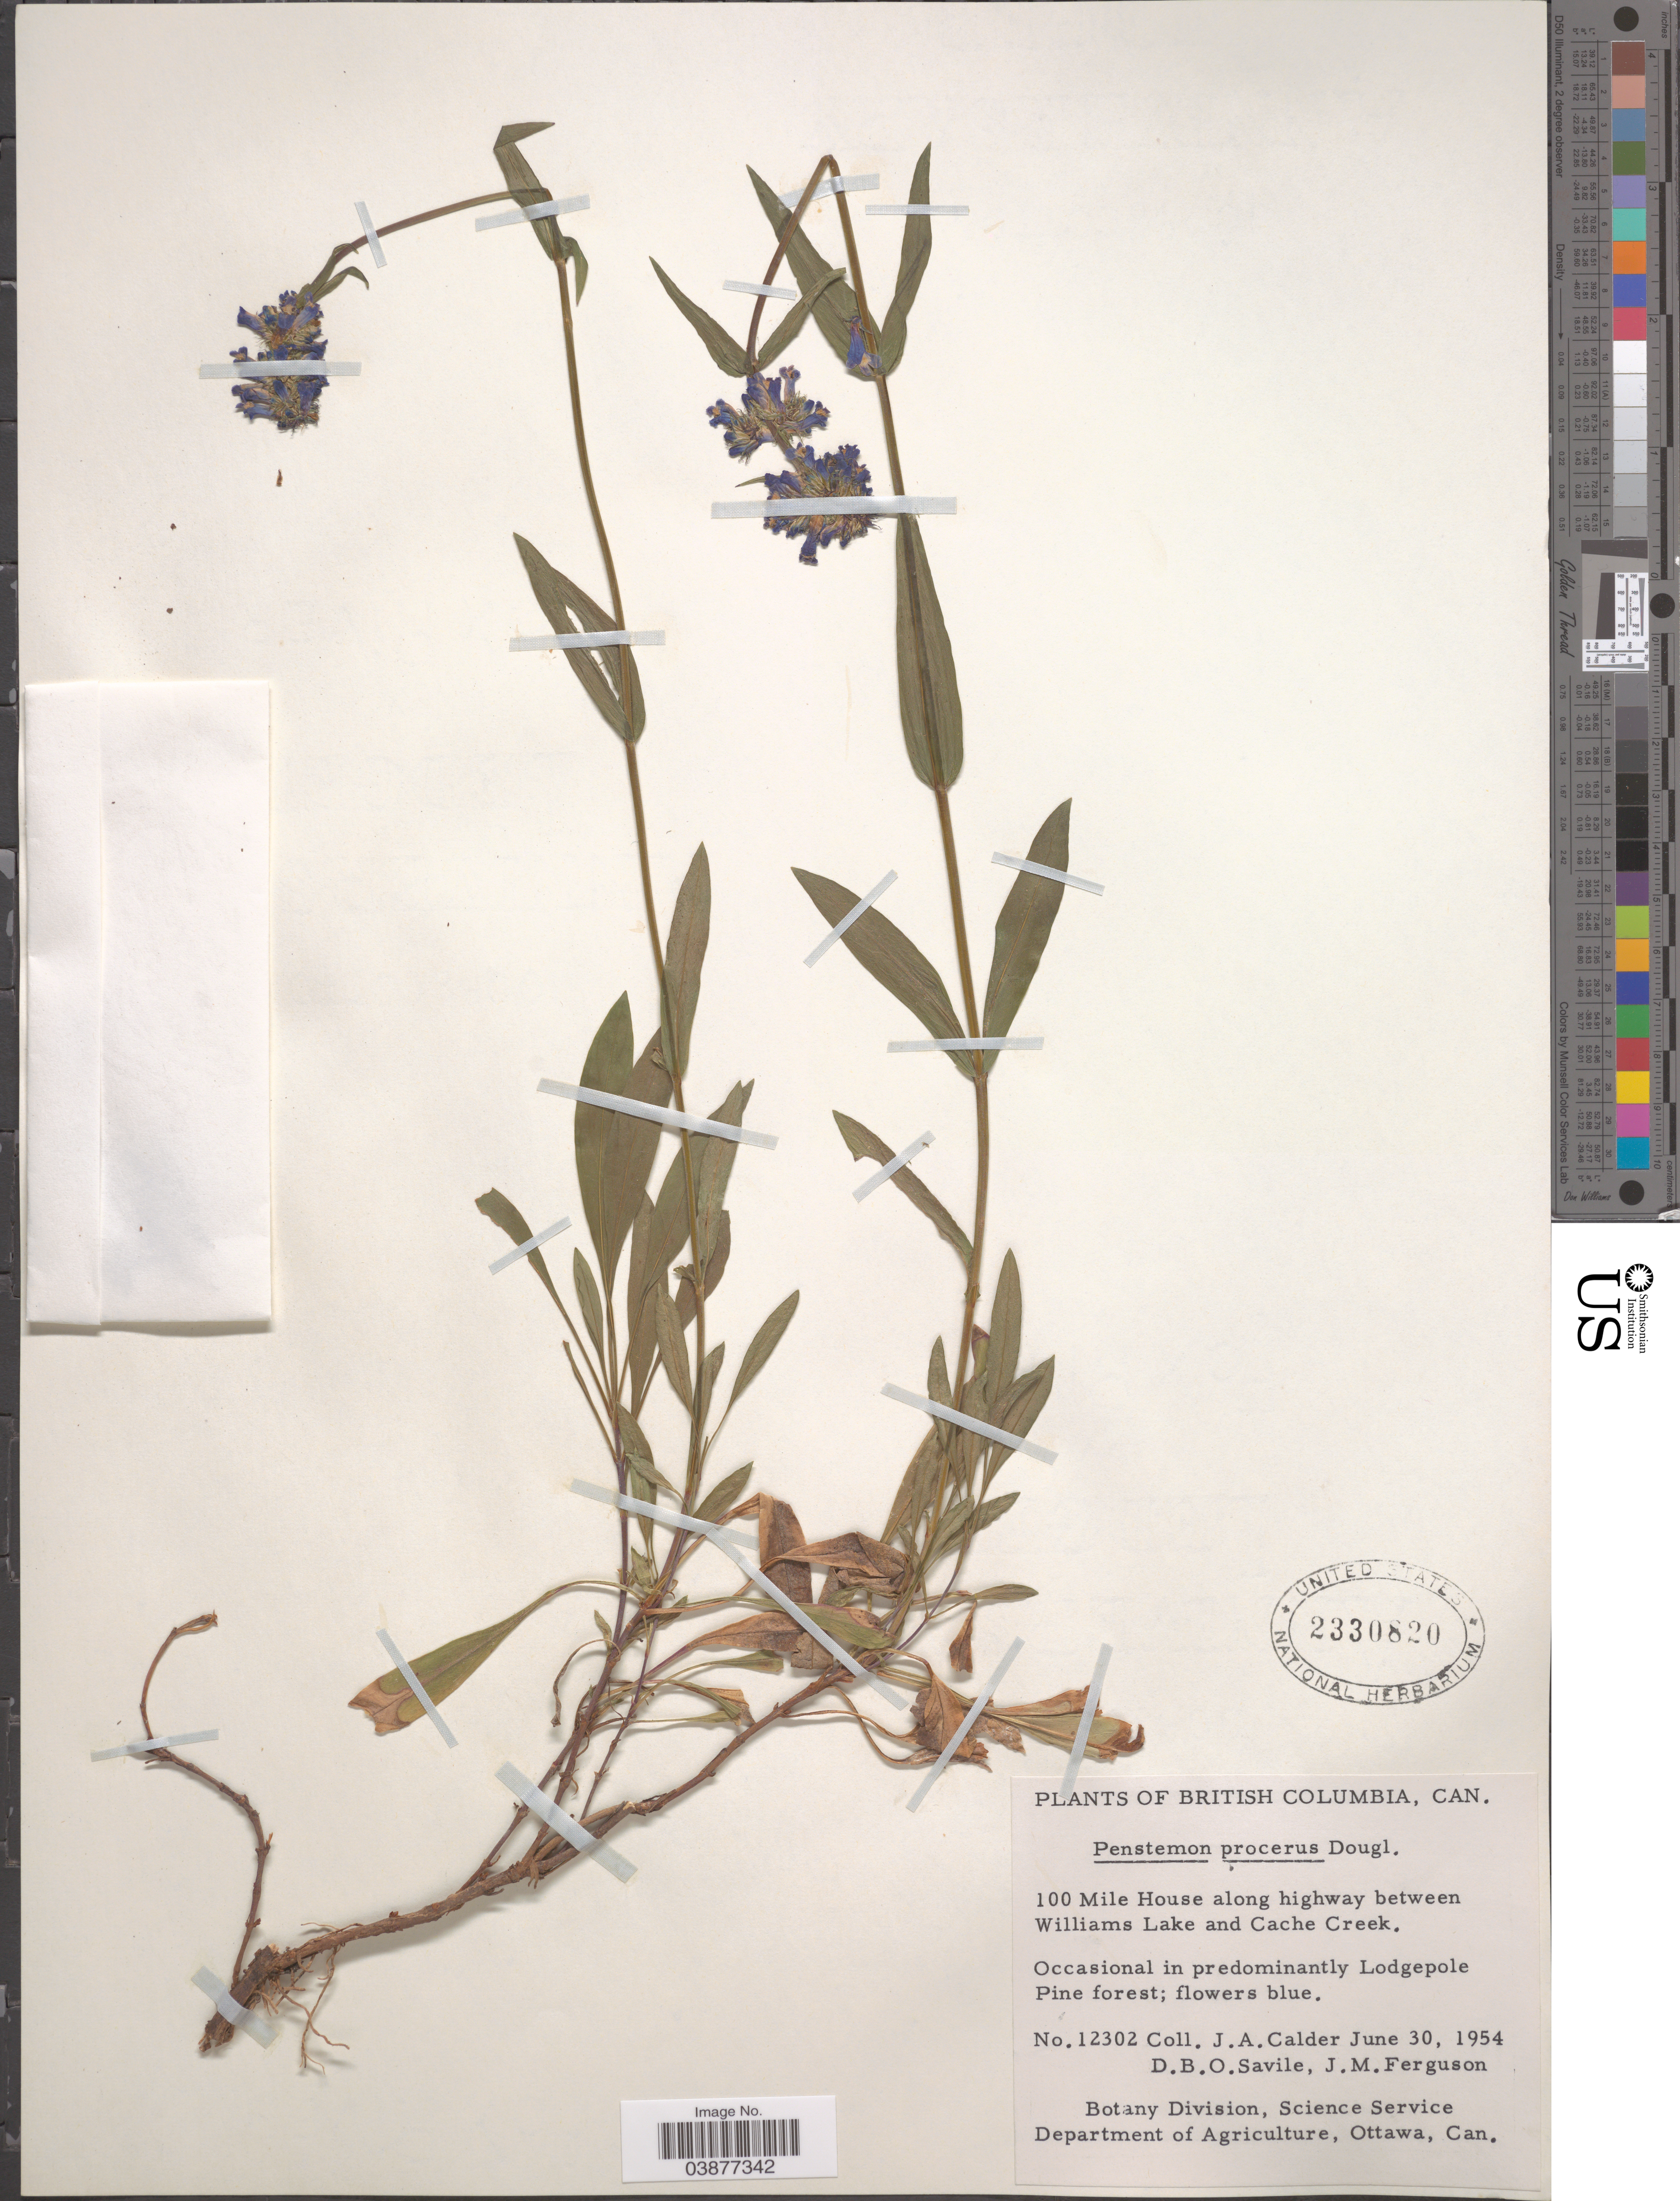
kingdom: Plantae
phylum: Tracheophyta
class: Magnoliopsida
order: Lamiales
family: Plantaginaceae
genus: Penstemon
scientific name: Penstemon procerus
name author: Douglas ex Graham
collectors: J. A. Calder, D. Savile & J. M. Ferguson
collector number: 12302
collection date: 1954-06-30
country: Canada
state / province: British Columbia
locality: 100 Mile House along highway between Williams Lake and Cache Creek.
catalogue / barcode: US 2330820